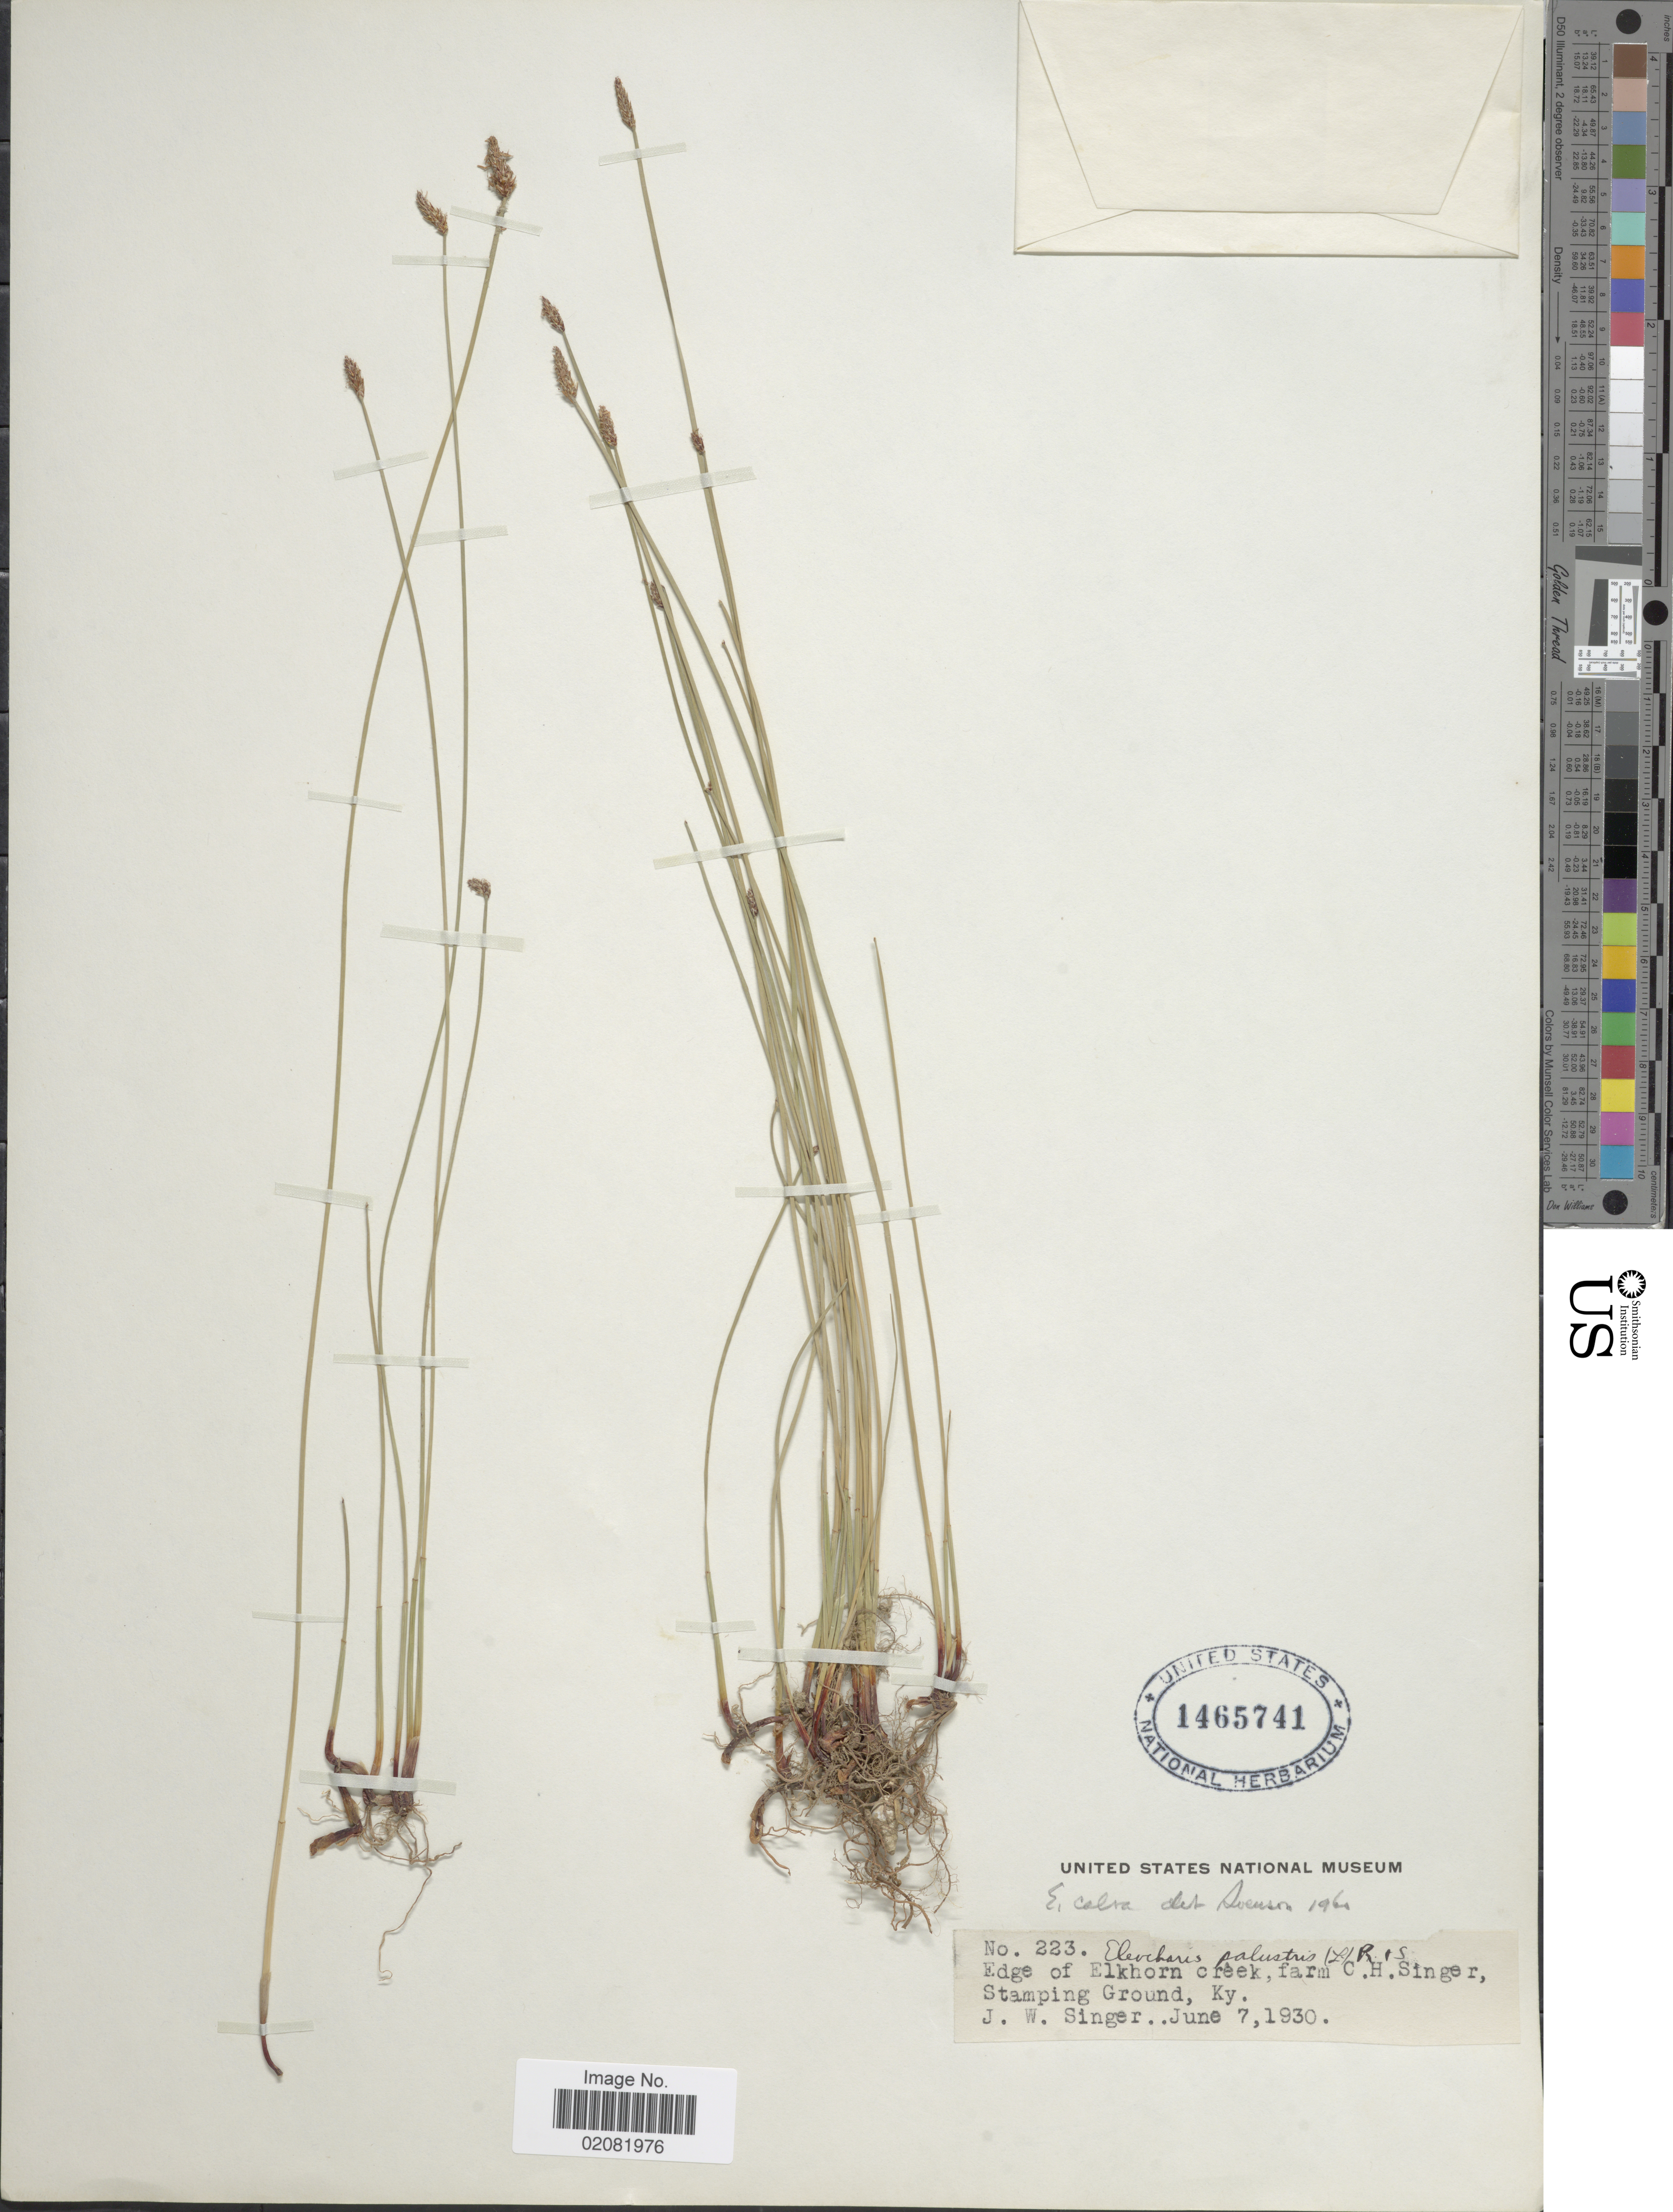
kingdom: Plantae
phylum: Tracheophyta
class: Liliopsida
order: Poales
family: Cyperaceae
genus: Eleocharis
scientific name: Eleocharis erythropoda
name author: Steud.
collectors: J. EW. Singer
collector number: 223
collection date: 1930-06-07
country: United States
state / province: Kentucky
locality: Edge of Elkhorn creek farm, Stamping Ground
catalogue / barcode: US 1465741